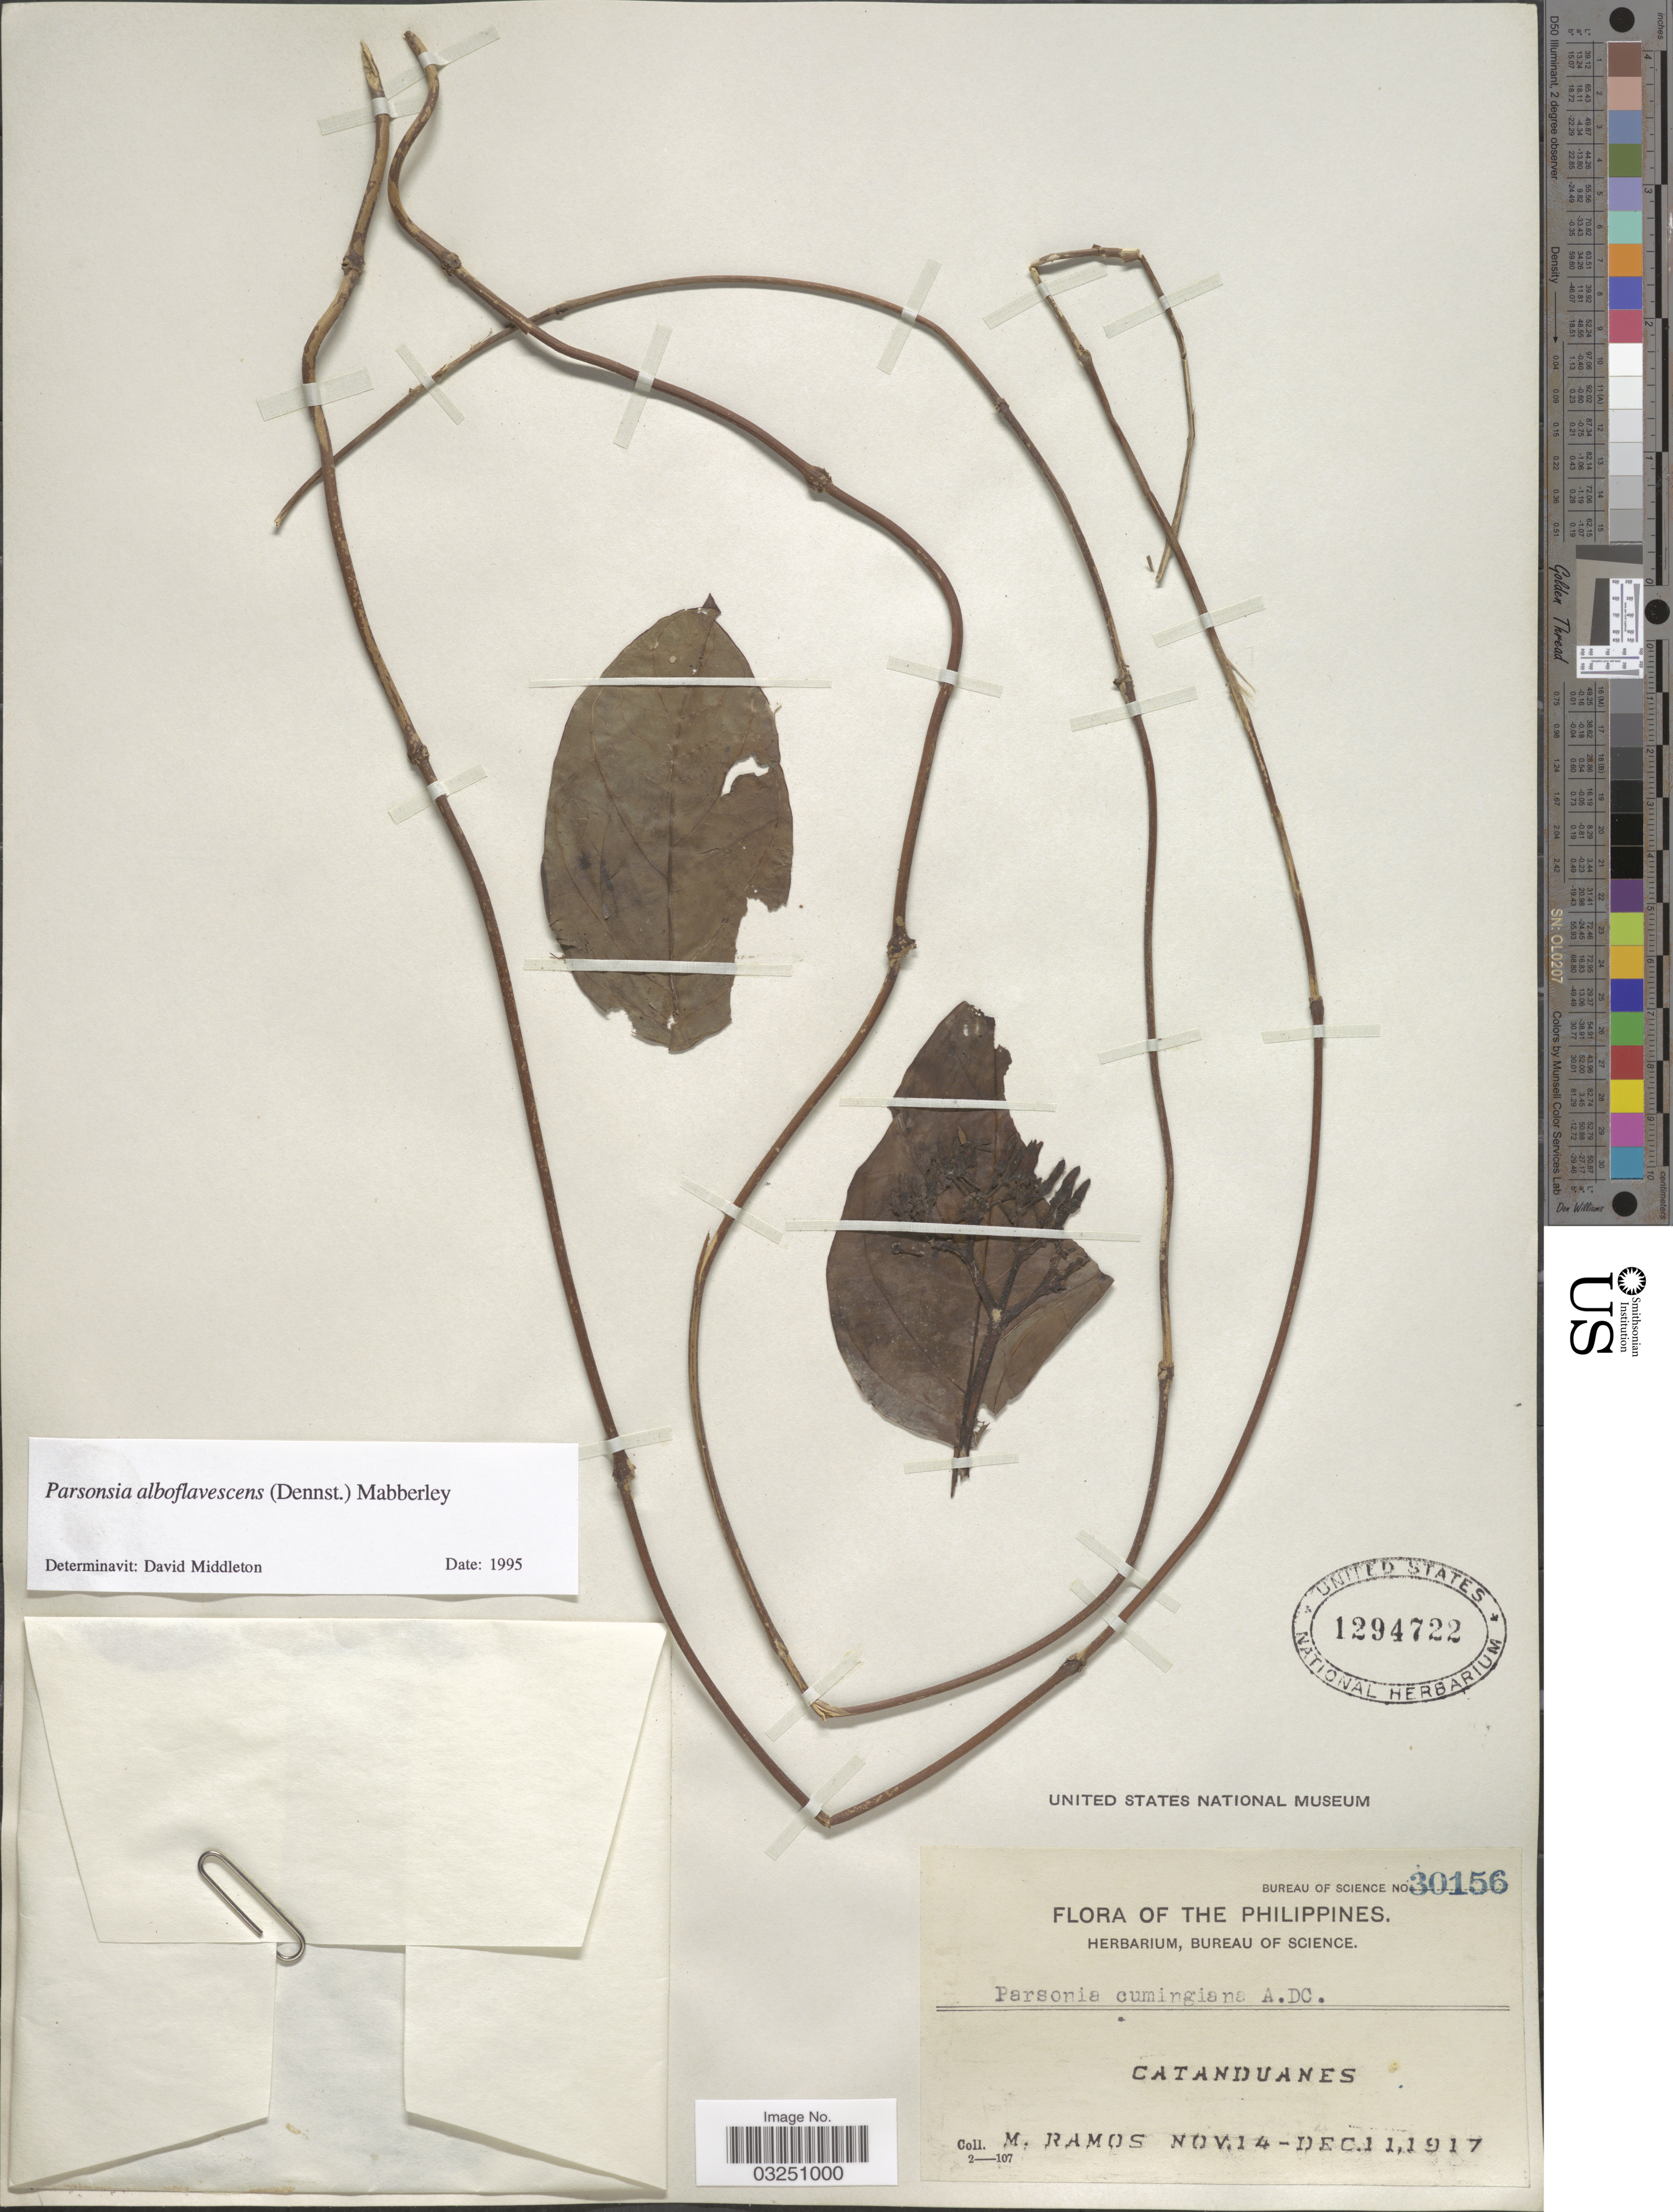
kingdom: Plantae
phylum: Tracheophyta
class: Magnoliopsida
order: Gentianales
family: Apocynaceae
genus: Parsonsia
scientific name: Parsonsia alboflavescens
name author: (Dennst.) Mabberley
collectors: M. Ramos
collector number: Bureau of Science 30156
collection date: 1917-11-14/1917-12-11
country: Philippines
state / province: Bicol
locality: Catanduanes.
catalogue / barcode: US 1294722